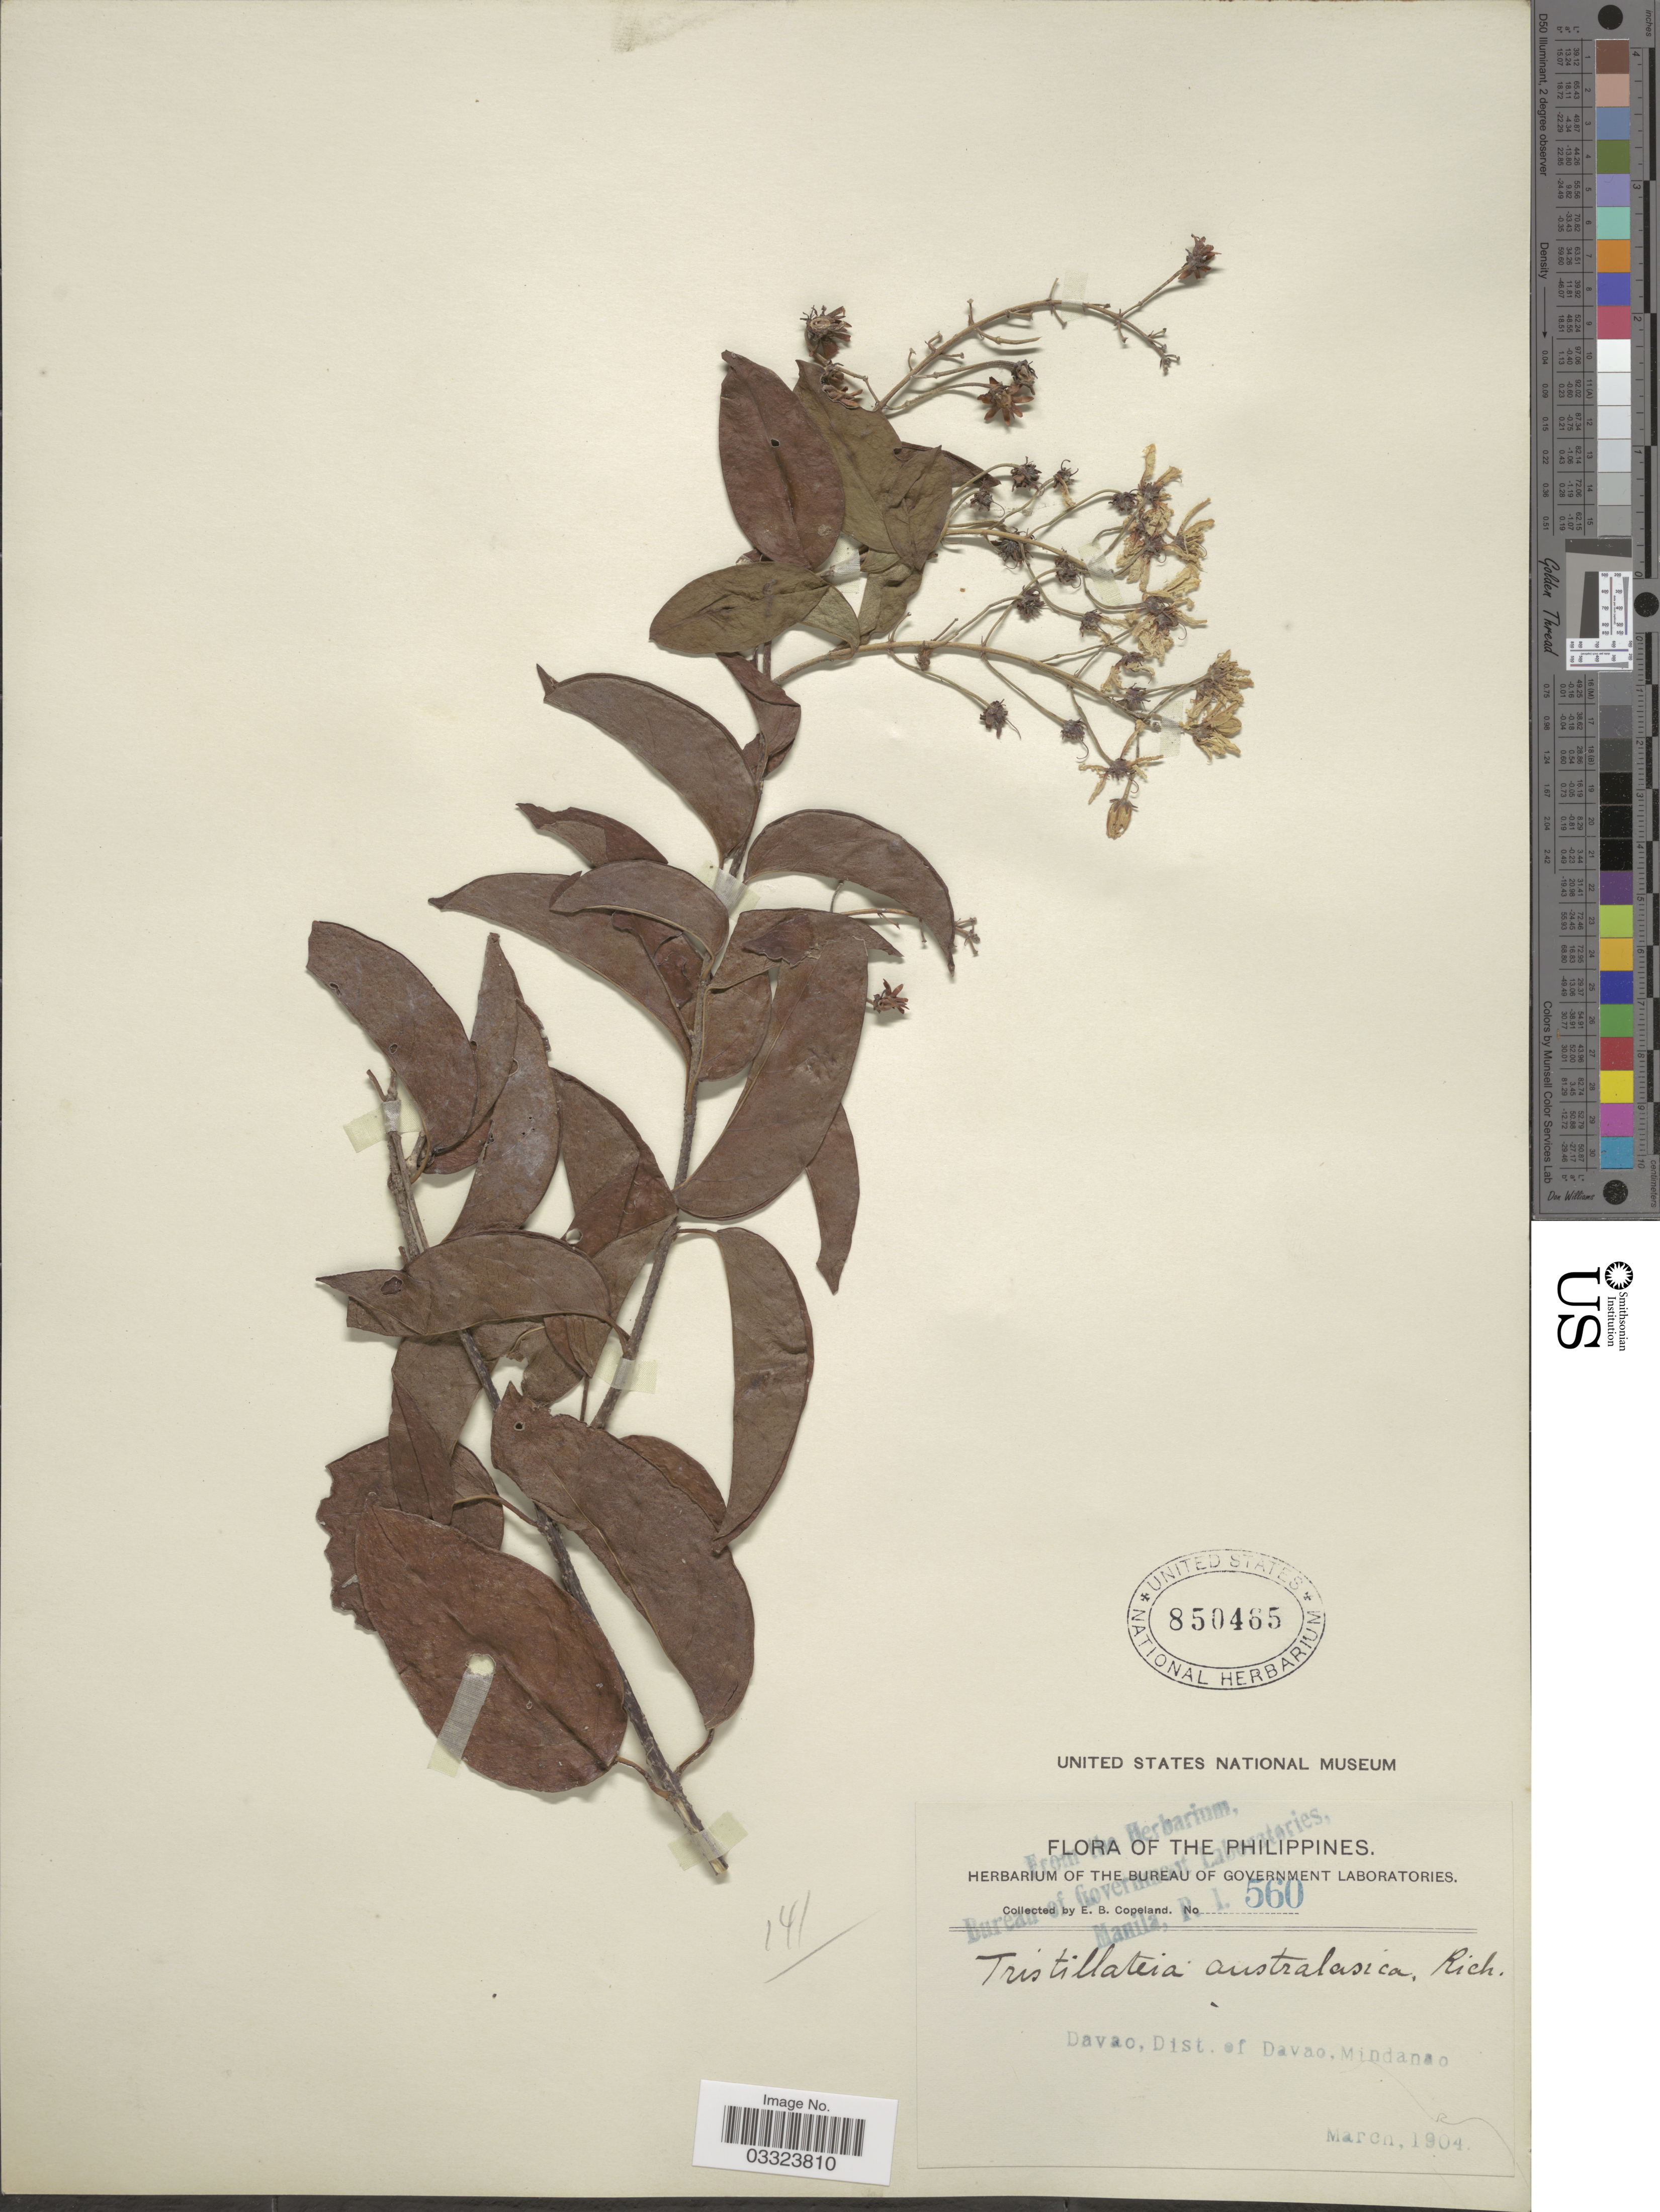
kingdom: Plantae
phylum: Tracheophyta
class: Magnoliopsida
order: Malpighiales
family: Malpighiaceae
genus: Tristellateia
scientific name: Tristellateia australasiae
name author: A. Rich.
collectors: E. B. Copeland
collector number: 560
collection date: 1904-03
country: Philippines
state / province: Davao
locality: Davao, Dist. of Davao, Mindanao.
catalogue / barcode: US 850485